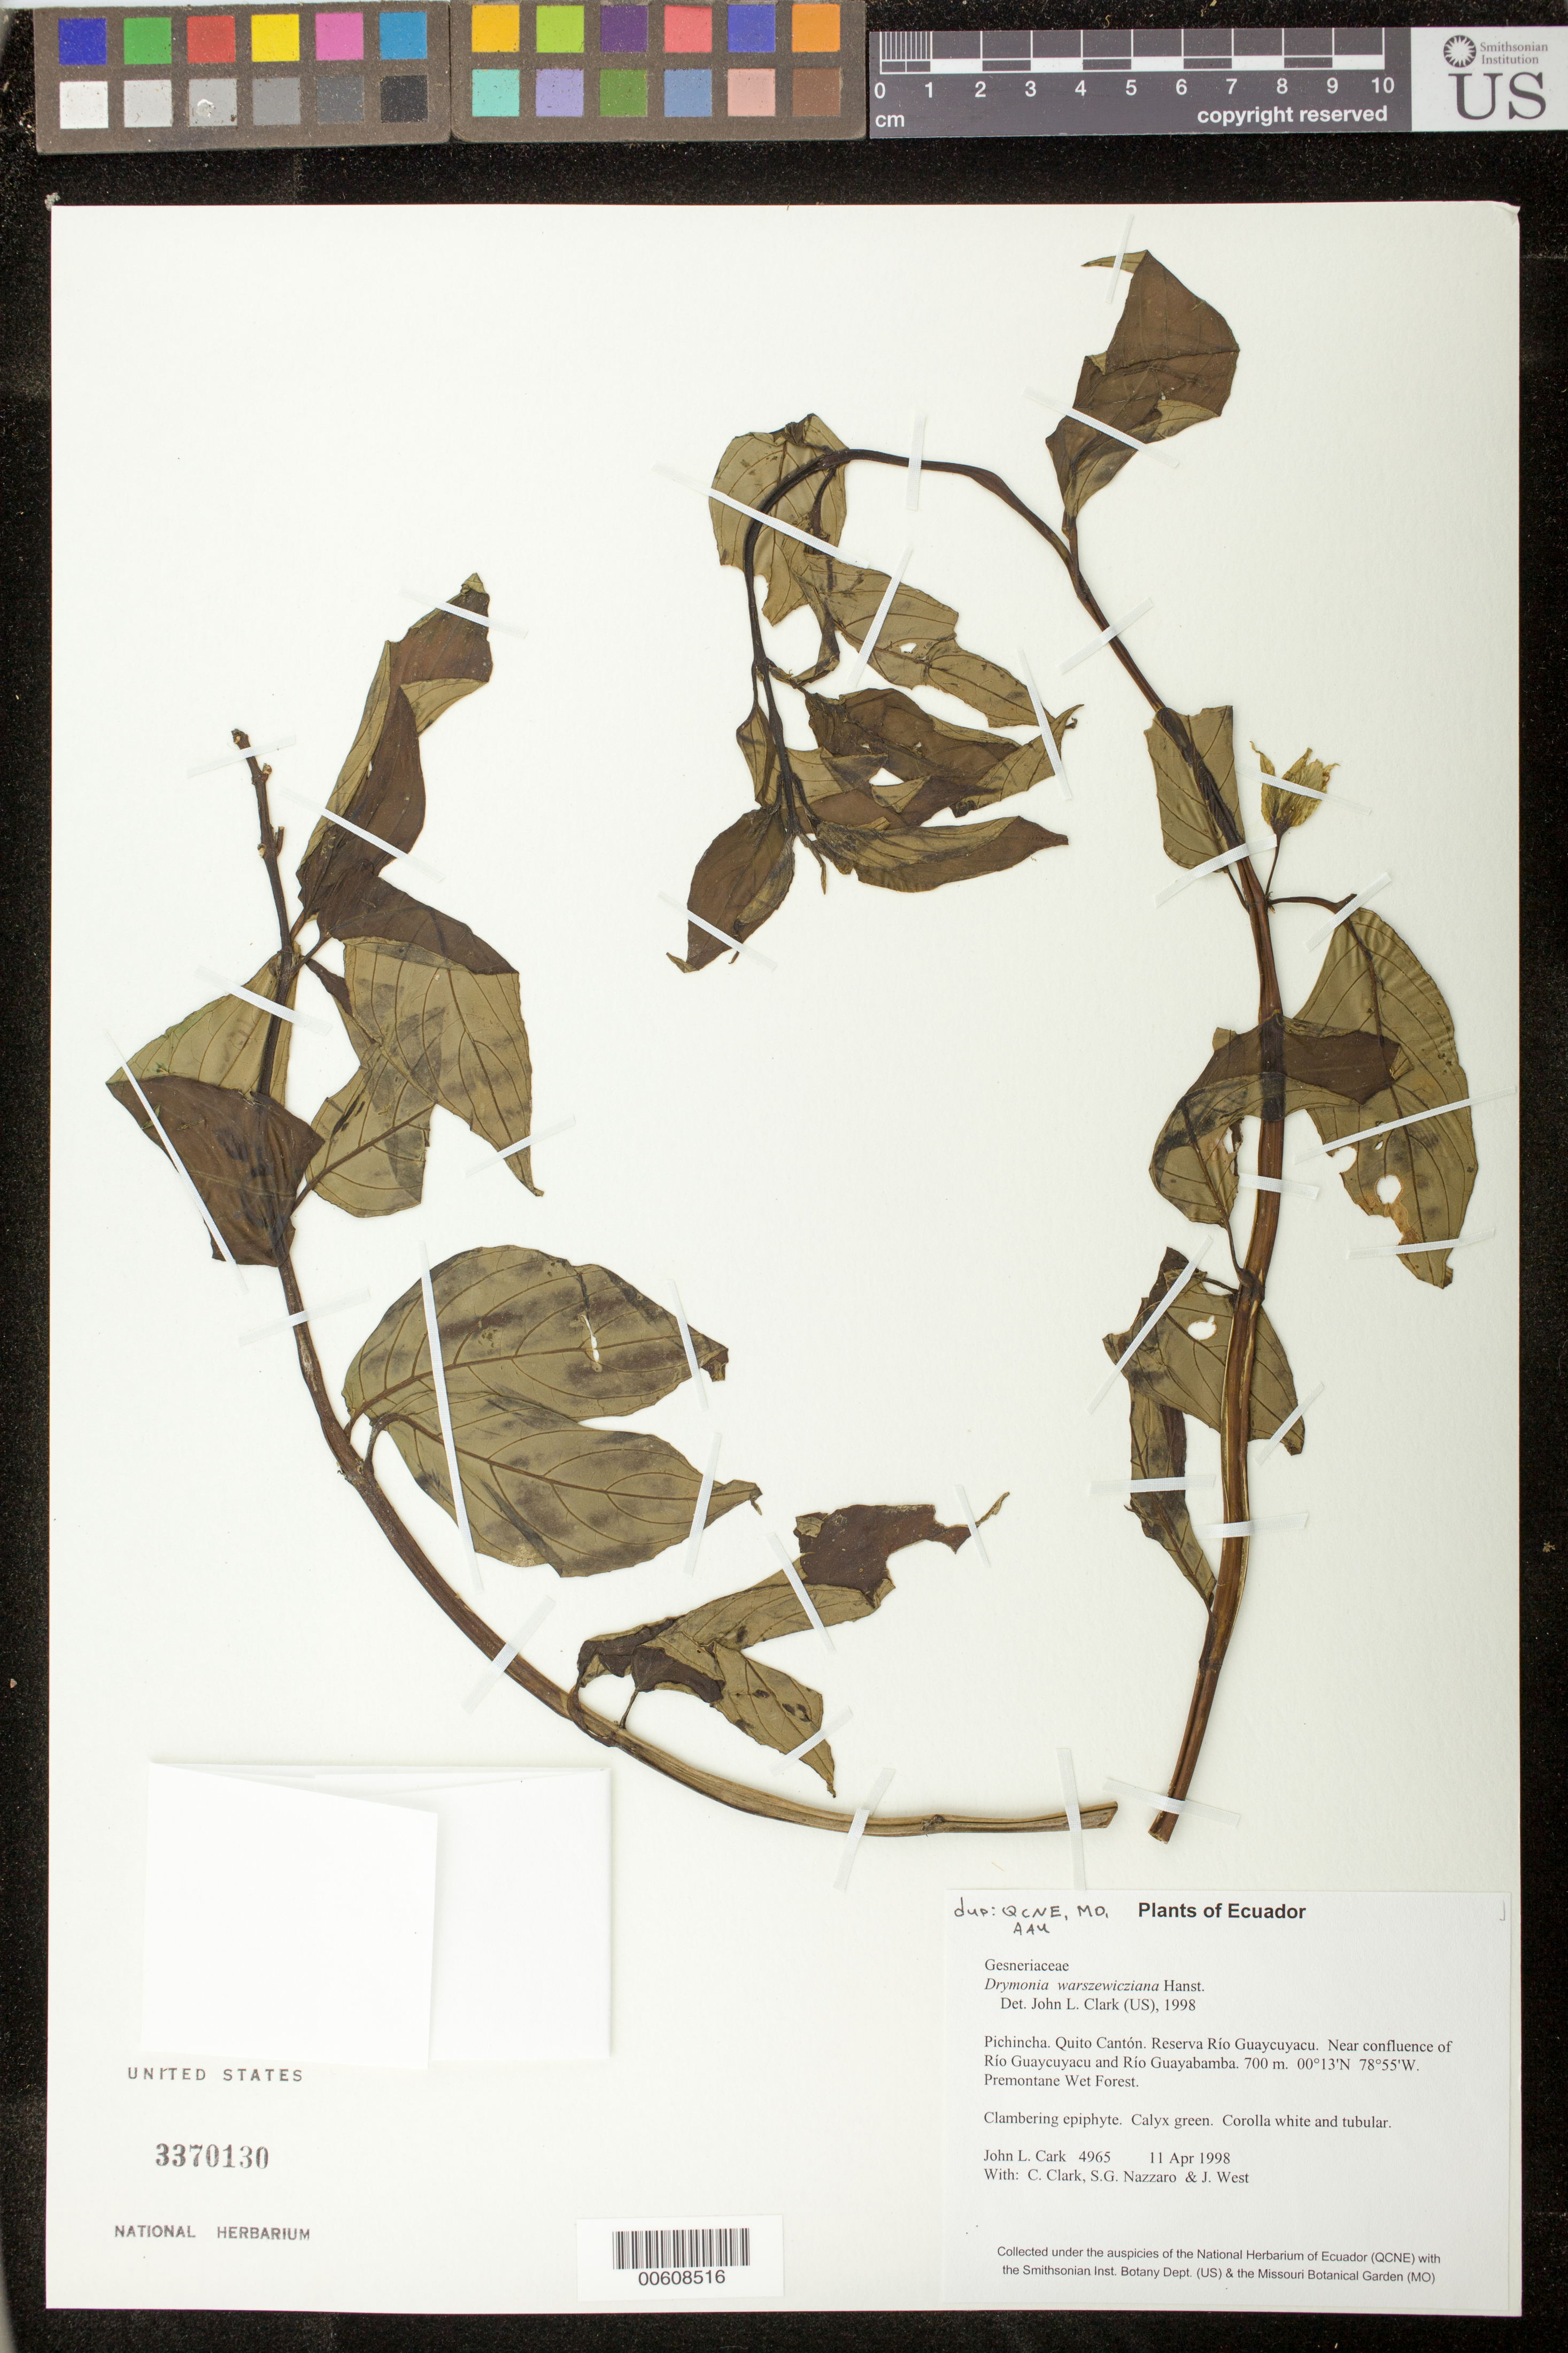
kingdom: Plantae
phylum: Tracheophyta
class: Magnoliopsida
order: Lamiales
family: Gesneriaceae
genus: Drymonia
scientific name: Drymonia warszewicziana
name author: Hanst.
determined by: Clark, J. L., (SEL), The Marie Selby Botanical Garden (UNITED STATES)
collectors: J. L. Clark, C. Clark, S. Nazzaro & J. West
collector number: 4965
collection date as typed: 11 Apr 1998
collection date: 1998-04-11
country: Ecuador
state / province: Pichincha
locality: Quito Cantón. Reserva Río Guaycuyacu. Near confluence of Río Guaycuyacu and Río Guayabamba.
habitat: Premontane Wet Forest.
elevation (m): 700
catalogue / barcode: US 3370130